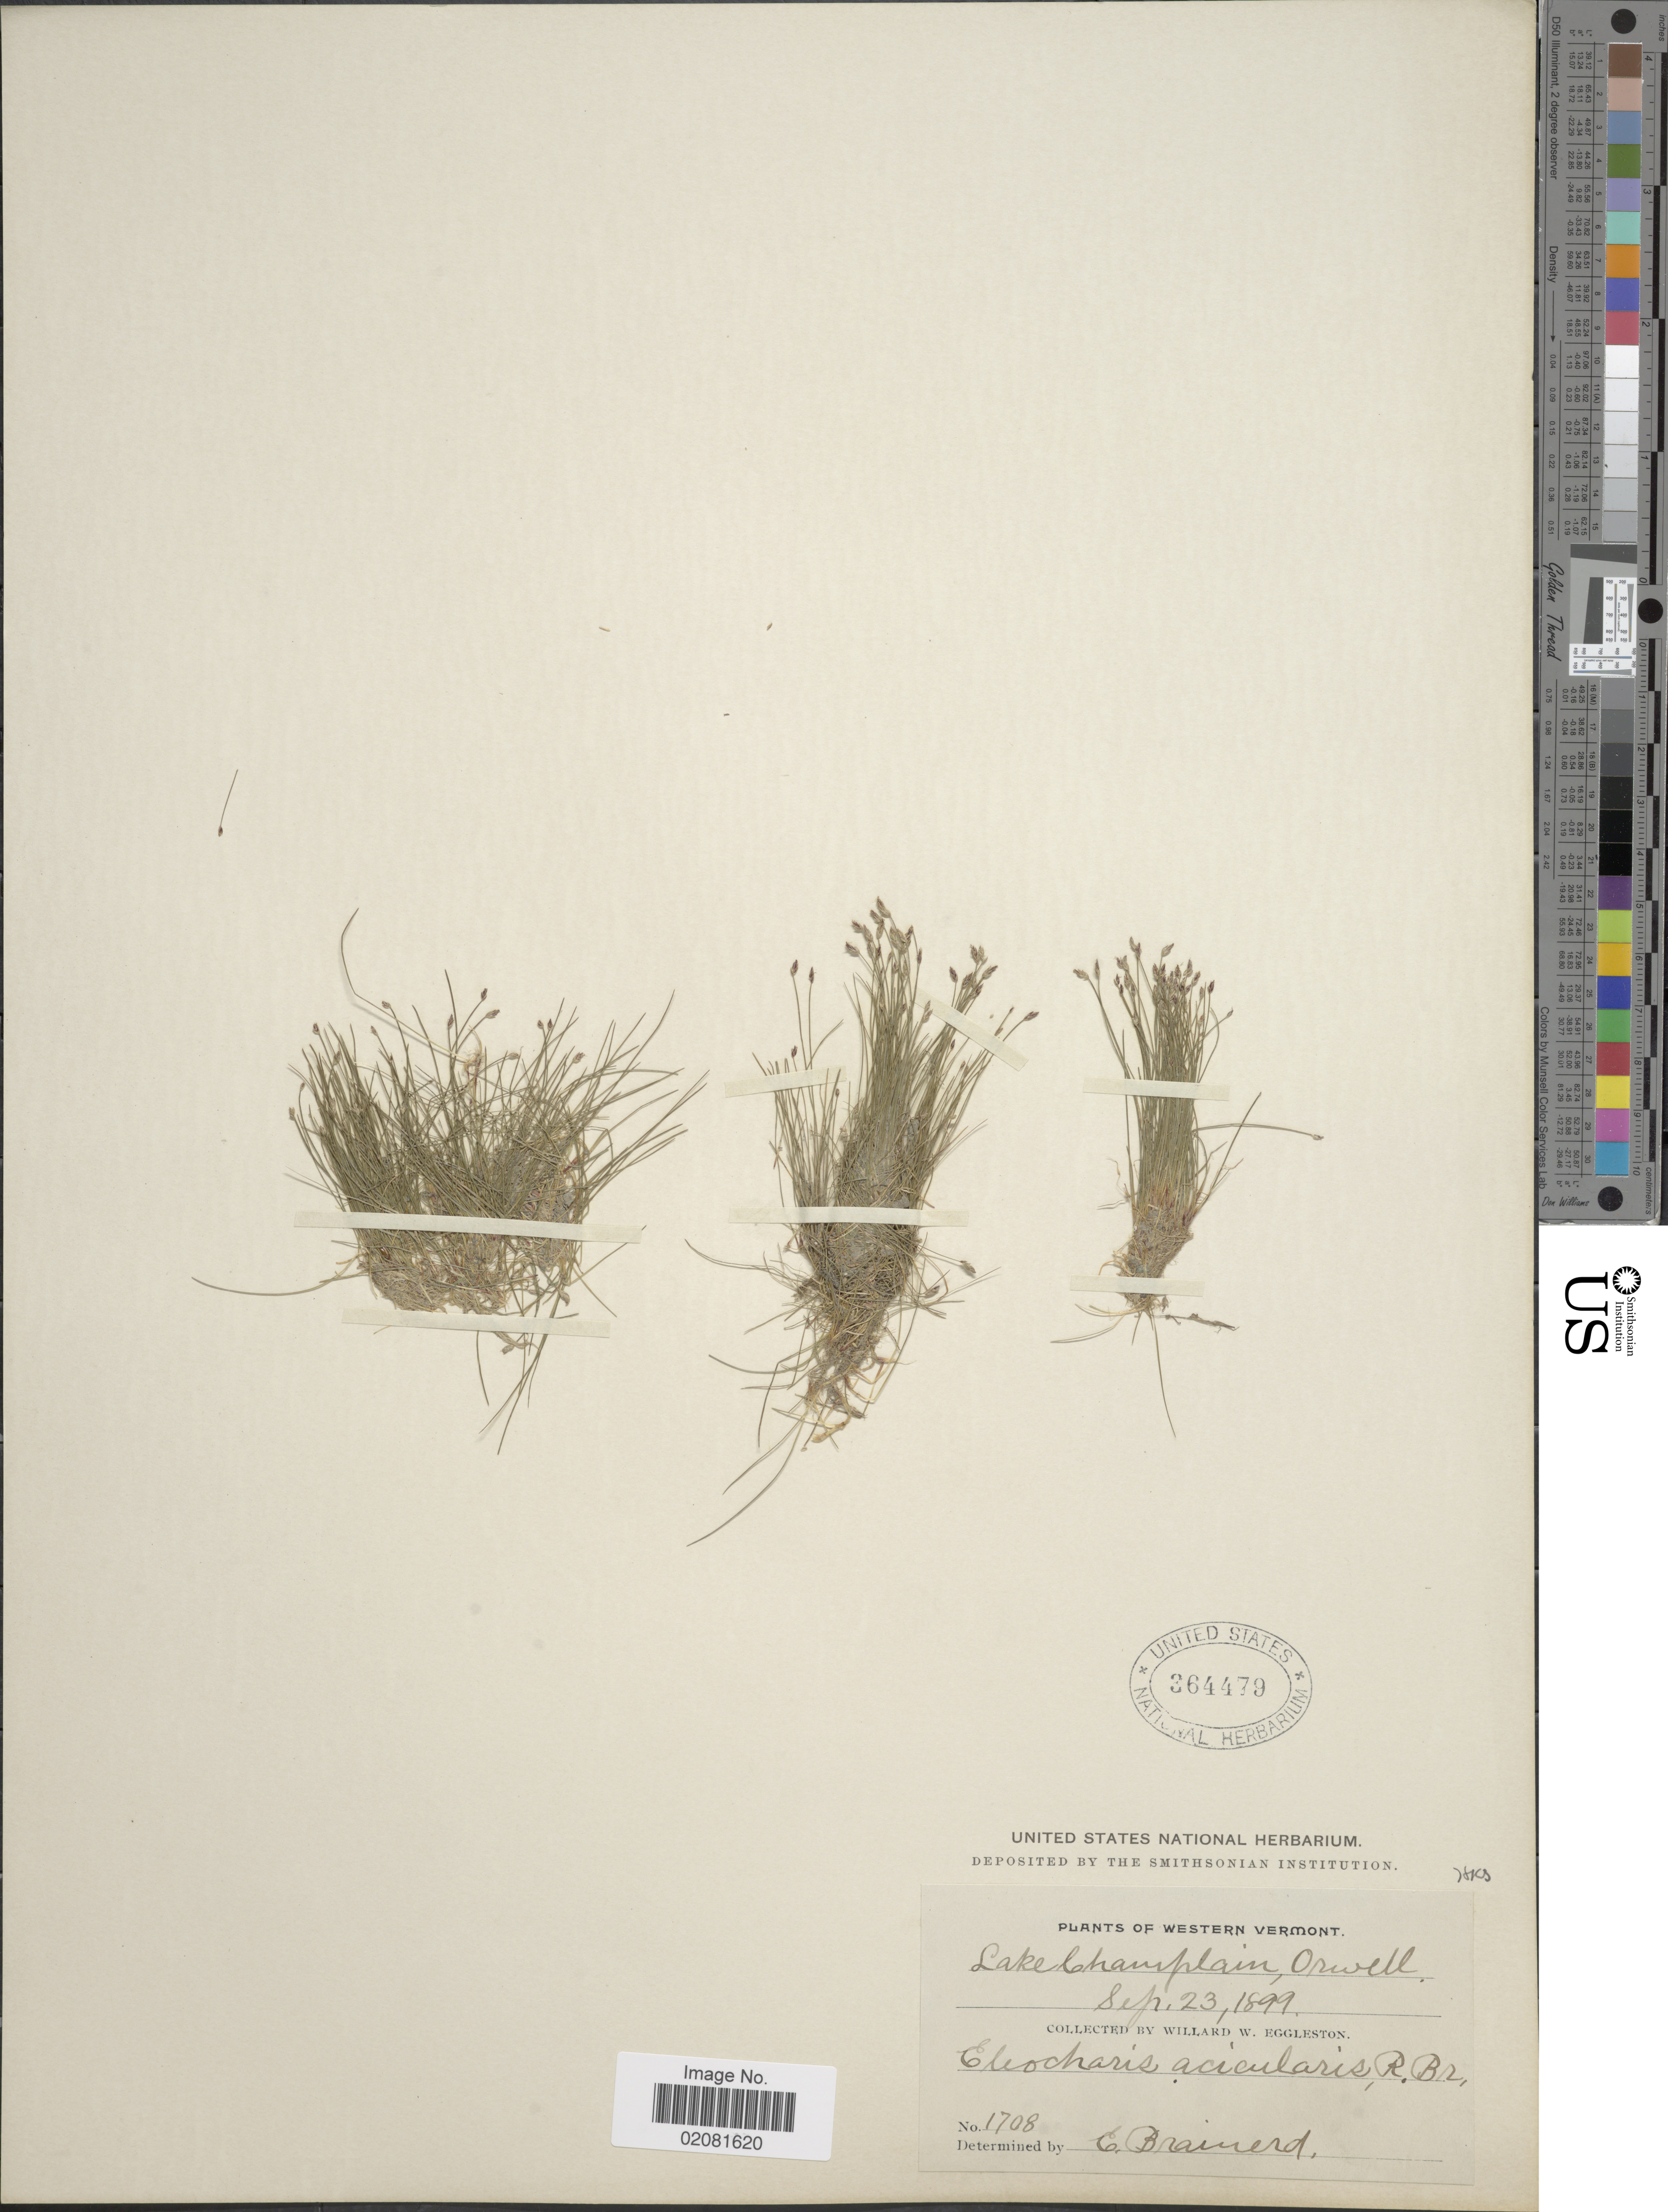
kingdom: Plantae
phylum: Tracheophyta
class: Liliopsida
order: Poales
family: Cyperaceae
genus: Eleocharis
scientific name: Eleocharis acicularis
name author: (L.) Roem. & Schult.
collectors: W. W. Eggleston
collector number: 1708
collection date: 1899-09-23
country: United States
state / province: Vermont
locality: Western Vermont. Lake Champlain, Orwell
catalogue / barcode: US 364479